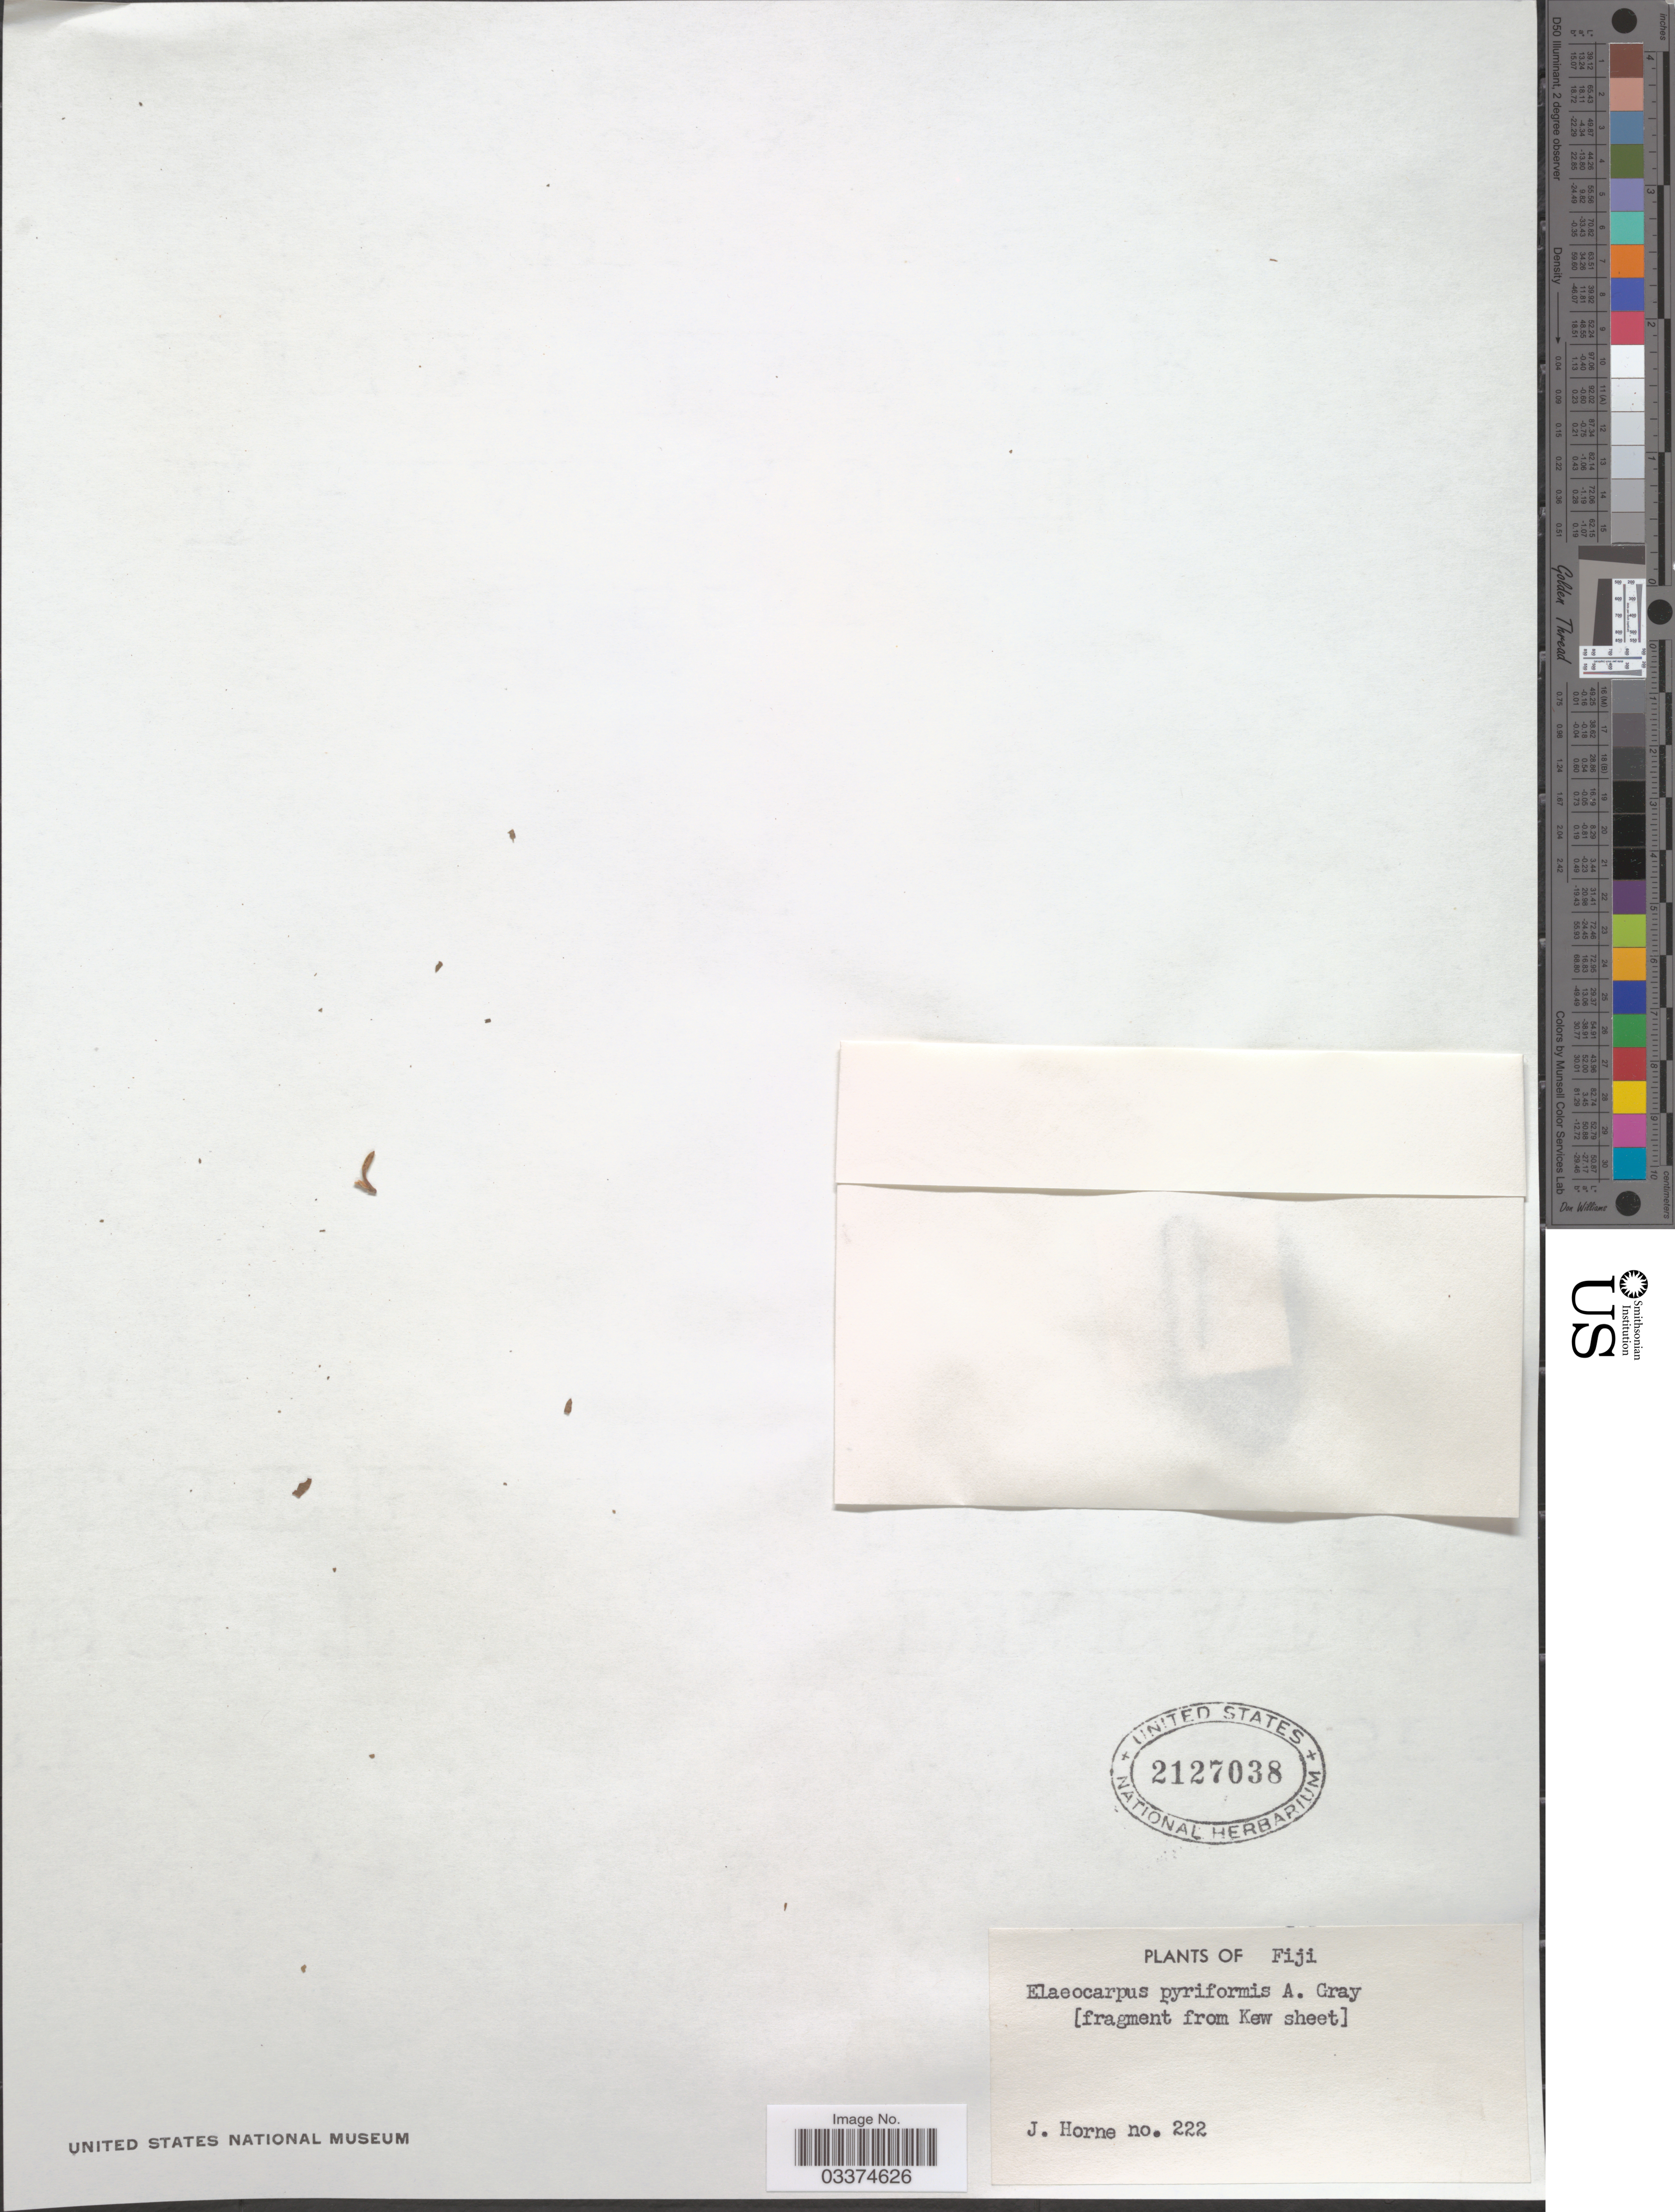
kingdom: Plantae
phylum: Tracheophyta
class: Magnoliopsida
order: Oxalidales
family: Elaeocarpaceae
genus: Elaeocarpus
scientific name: Elaeocarpus pyriformis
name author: A. Gray in Wilkes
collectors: J. Horne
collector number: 222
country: Fiji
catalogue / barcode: US 2127038